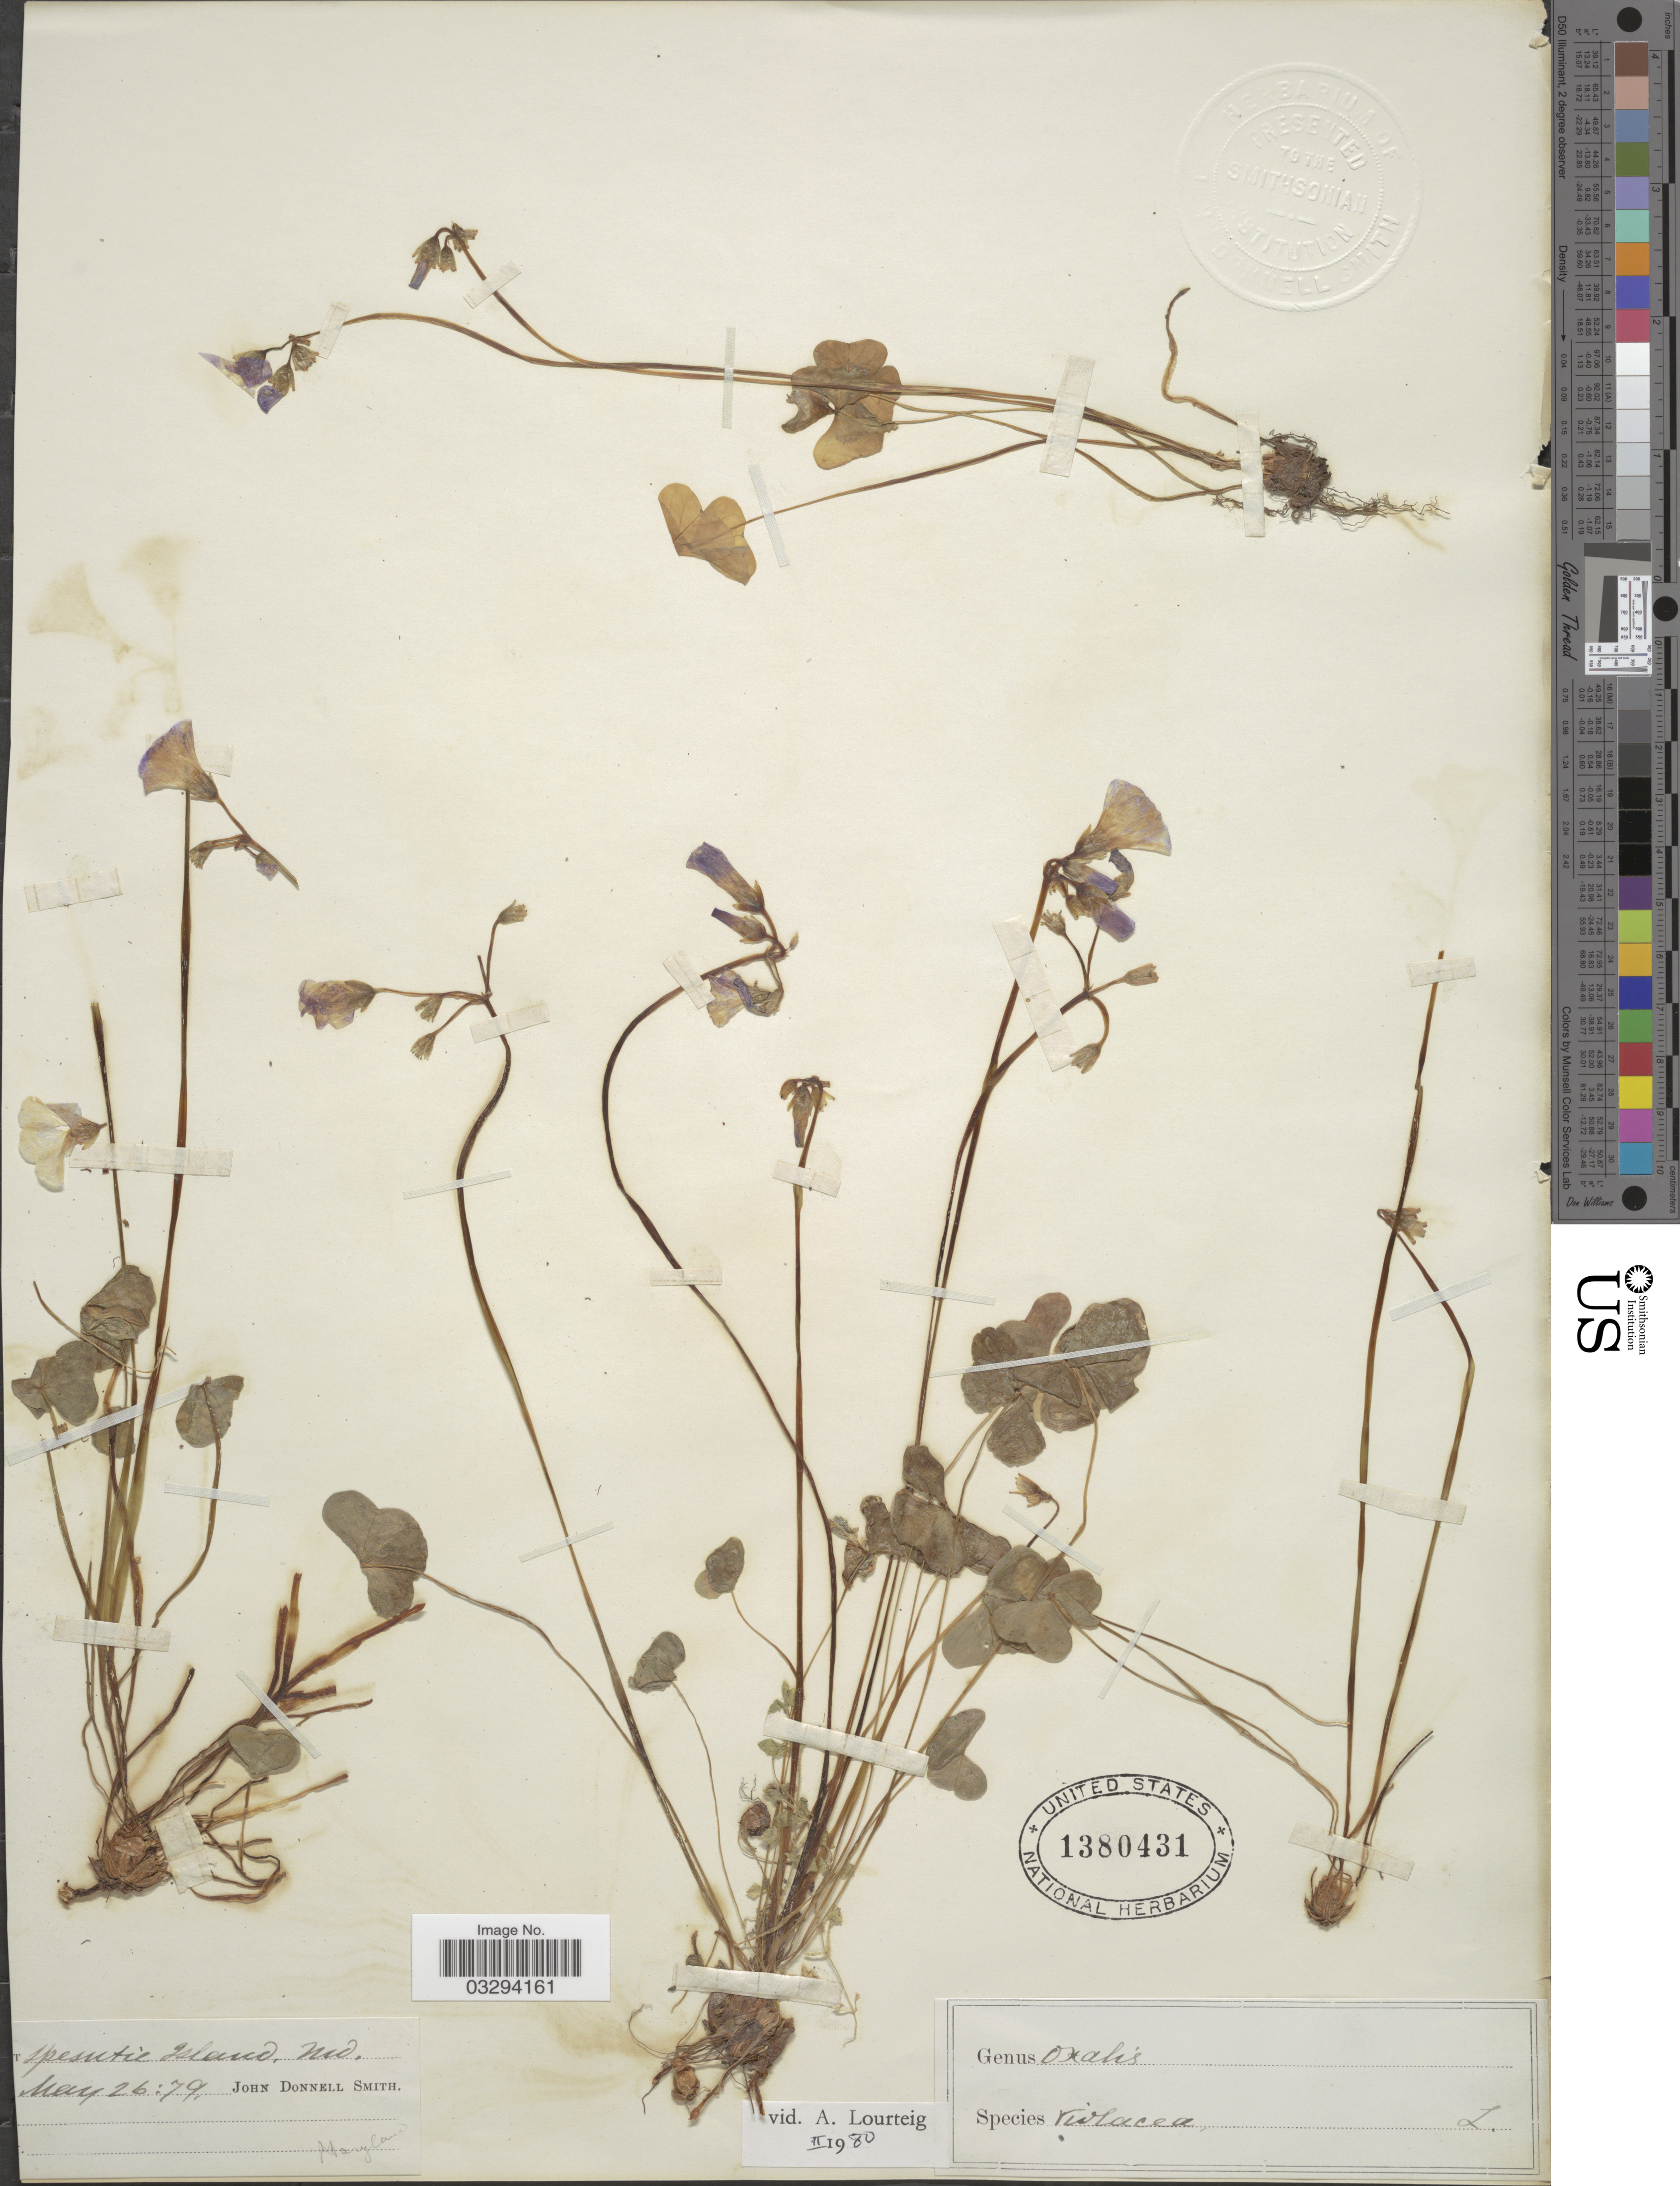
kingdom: Plantae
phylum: Tracheophyta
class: Magnoliopsida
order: Oxalidales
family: Oxalidaceae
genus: Oxalis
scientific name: Oxalis violacea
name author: L.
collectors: J. Donnell Smith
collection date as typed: Transcribed d/m/y: 26/5/79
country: United States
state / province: Maryland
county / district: Harford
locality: Spesutie Island.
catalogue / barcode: US 1380431